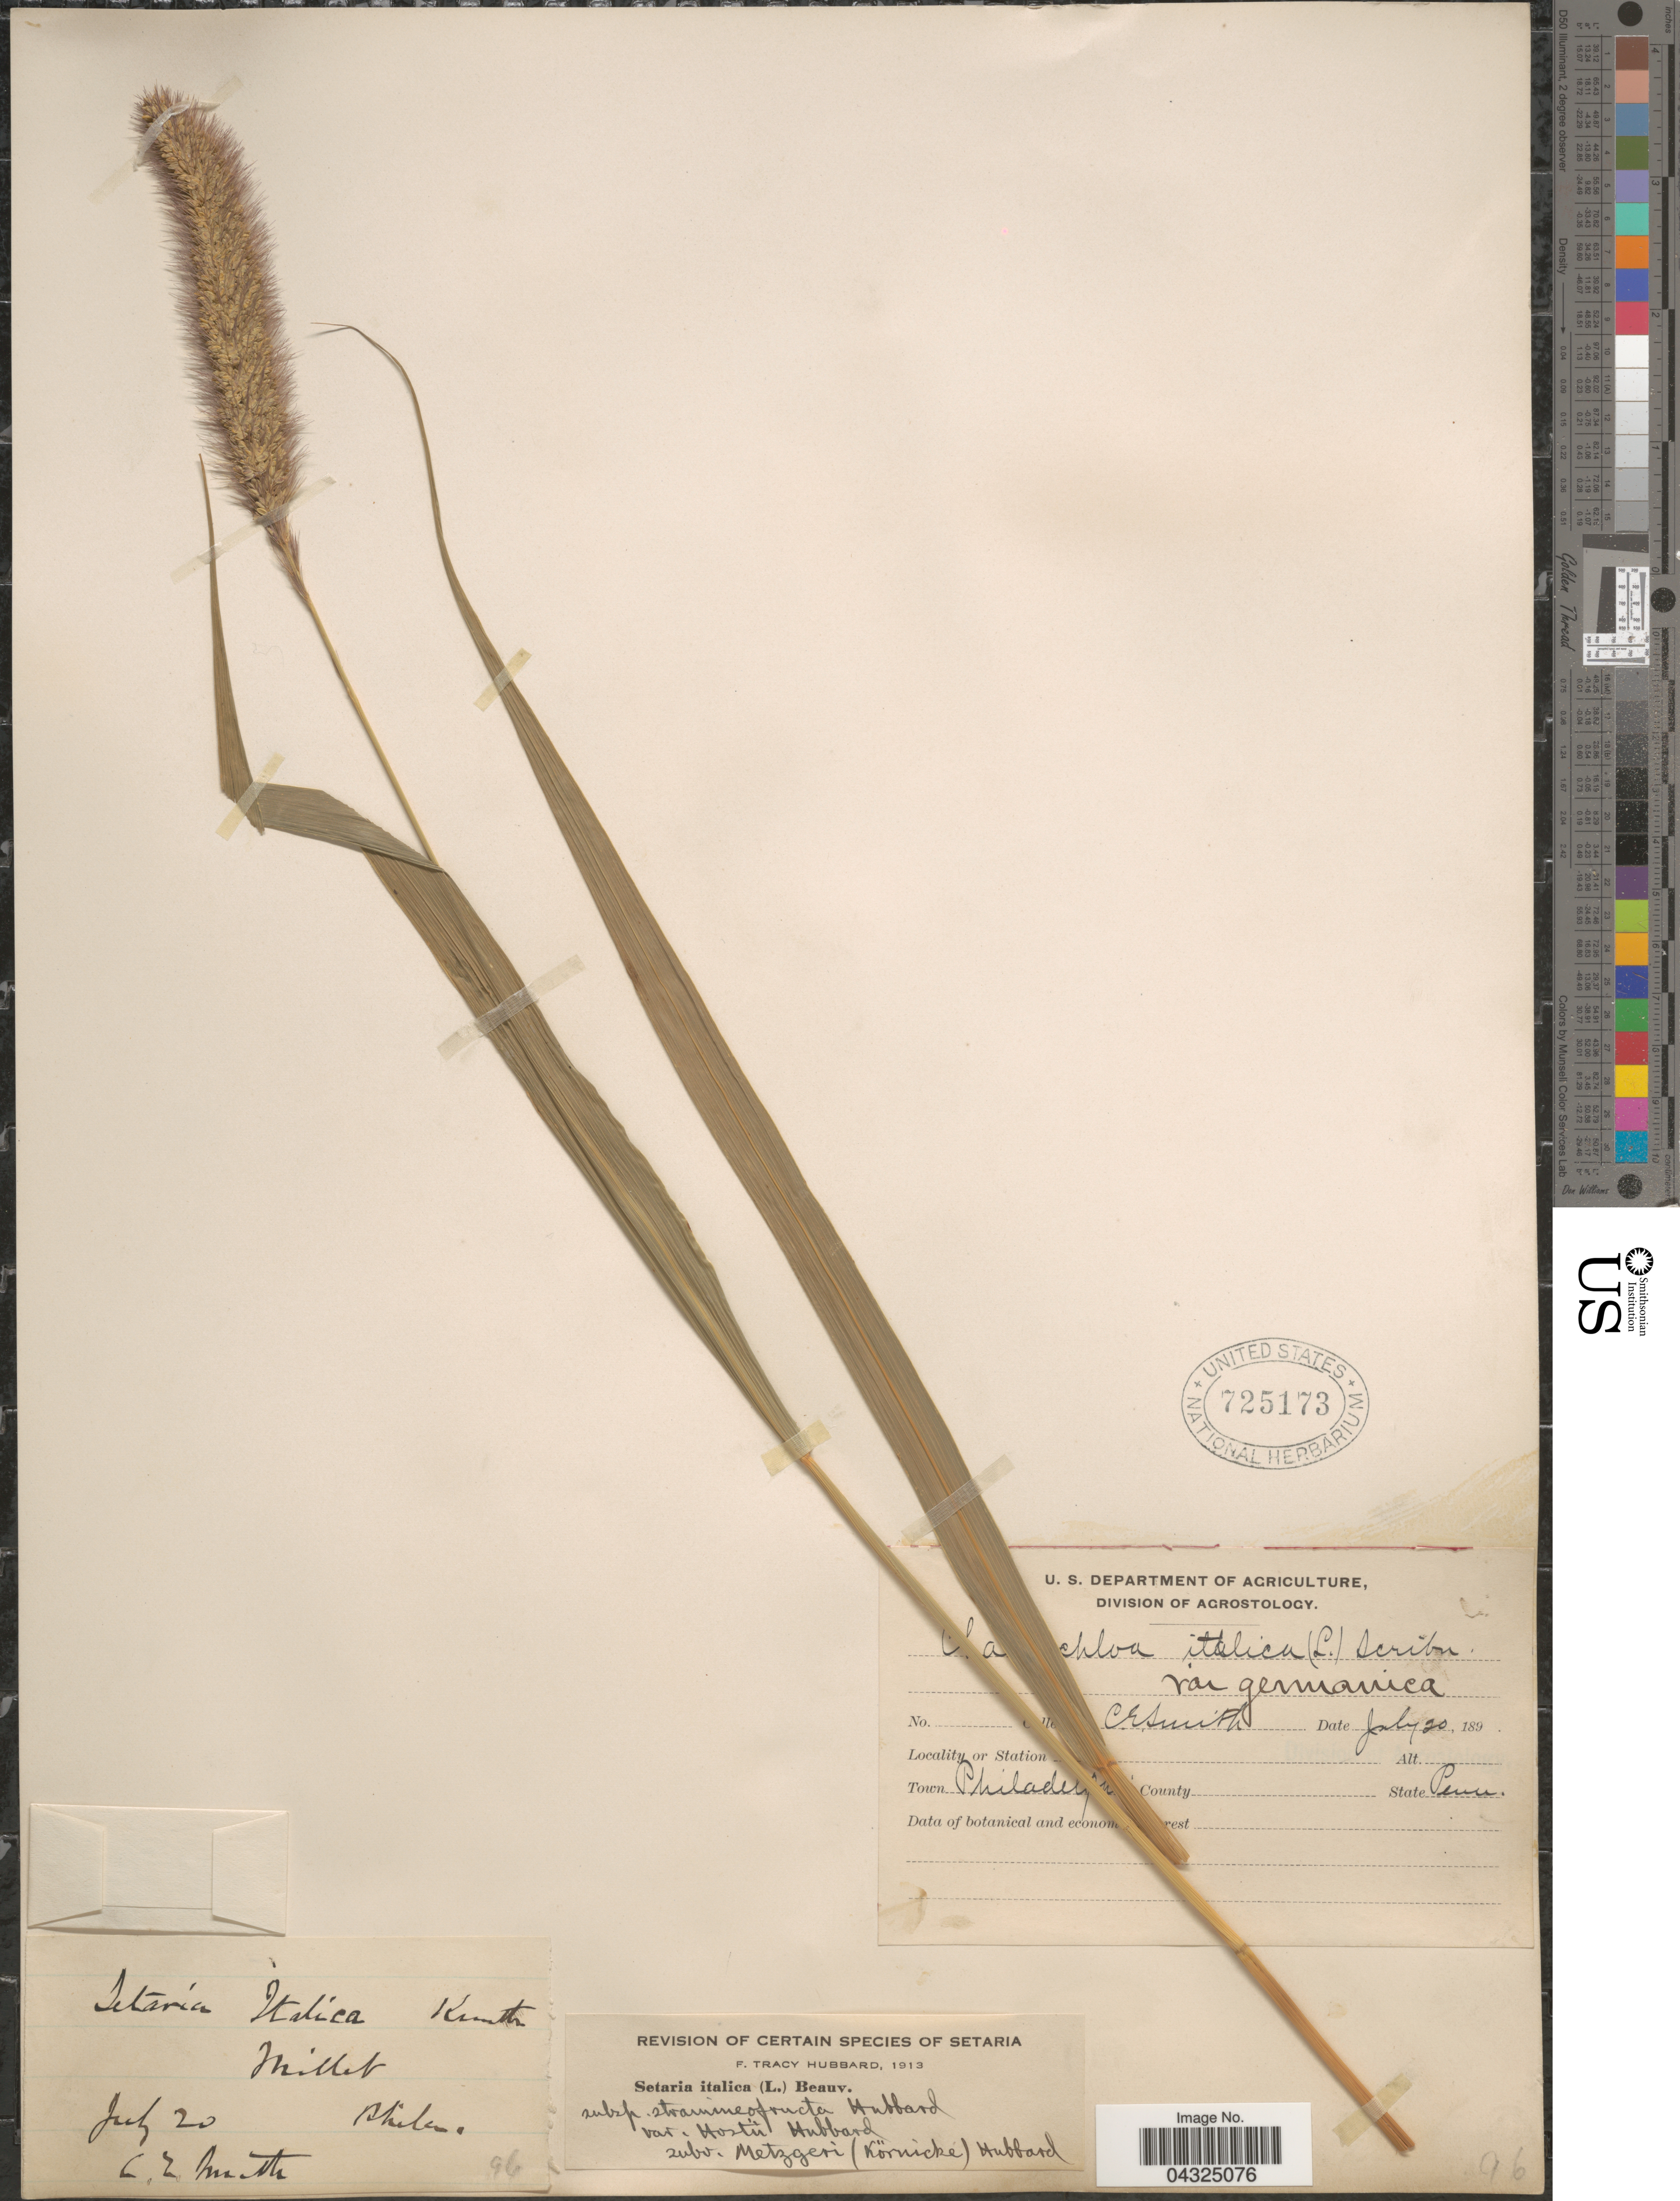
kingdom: Plantae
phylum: Tracheophyta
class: Liliopsida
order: Poales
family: Poaceae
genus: Setaria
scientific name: Setaria italica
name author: (L.) P. Beauv.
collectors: C. E. Smith Jr.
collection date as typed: July 20, 189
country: United States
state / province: Pennsylvania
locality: Town Philadelphia.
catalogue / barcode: US 725173